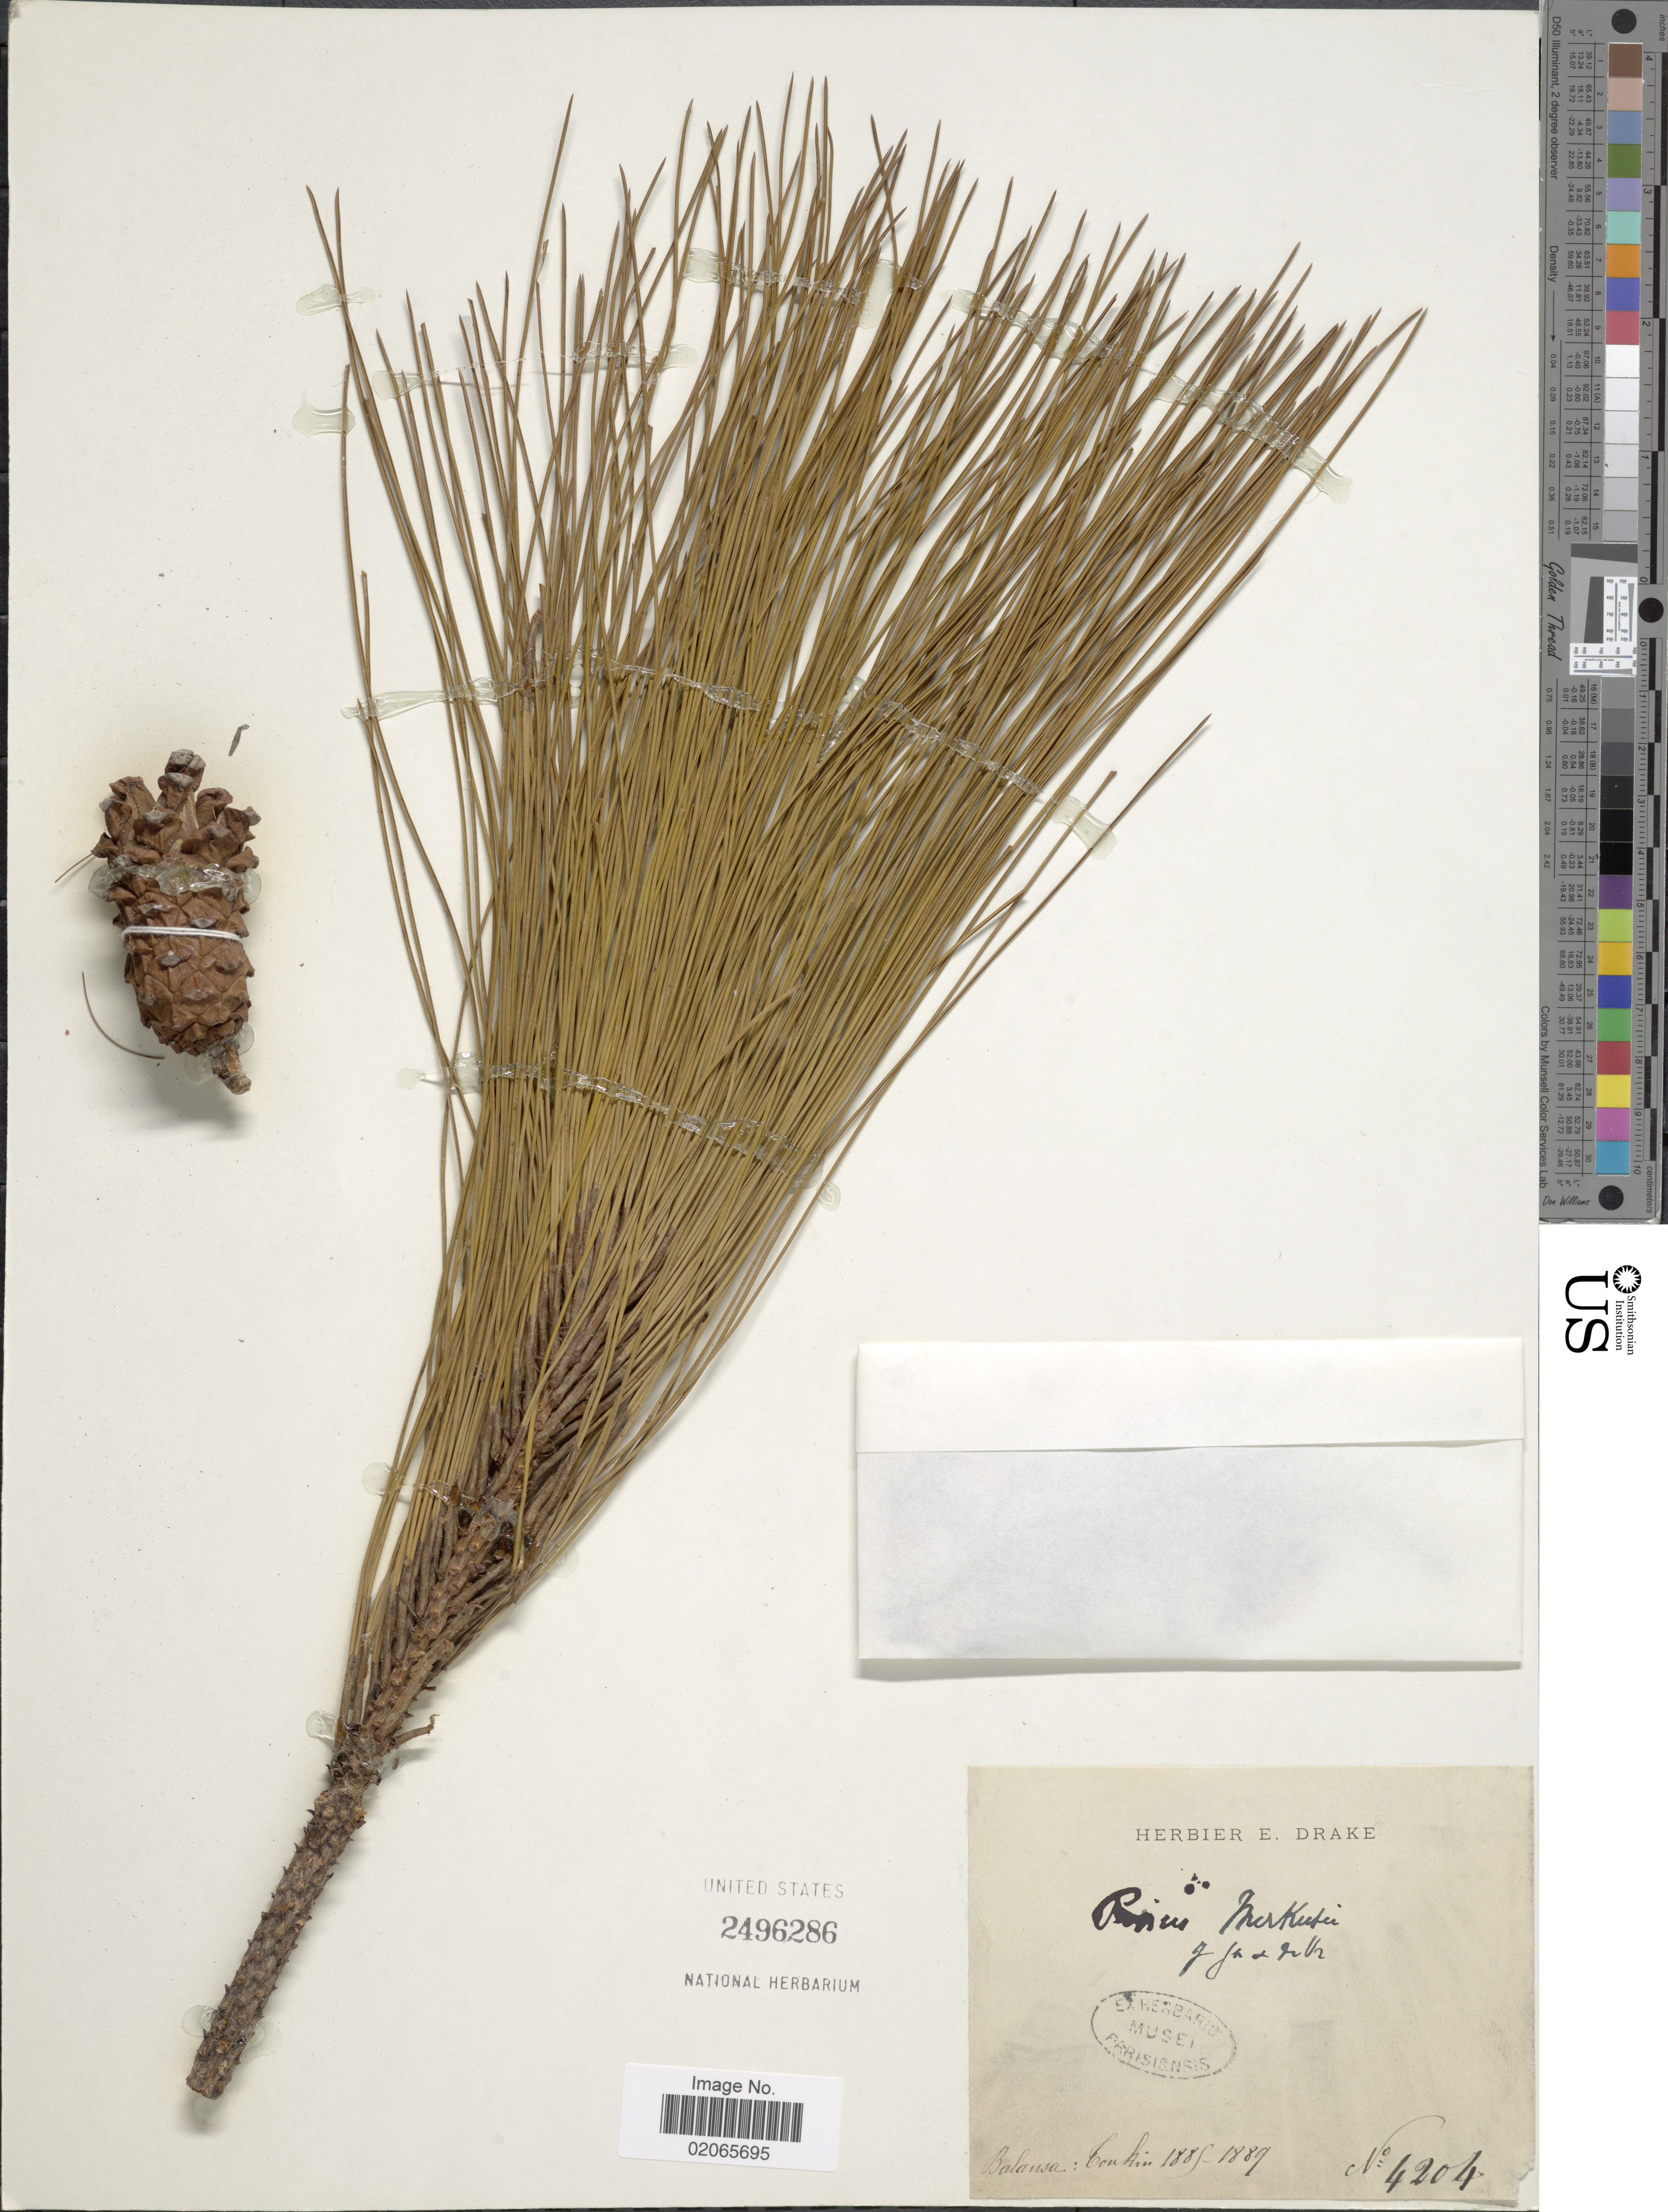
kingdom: Plantae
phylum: Tracheophyta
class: Pinopsida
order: Pinales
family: Pinaceae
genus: Pinus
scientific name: Pinus merkusii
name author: Jungh. & DeVries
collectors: -. Balansa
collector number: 4204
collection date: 1889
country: Vietnam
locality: Tonkin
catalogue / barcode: US 2496286